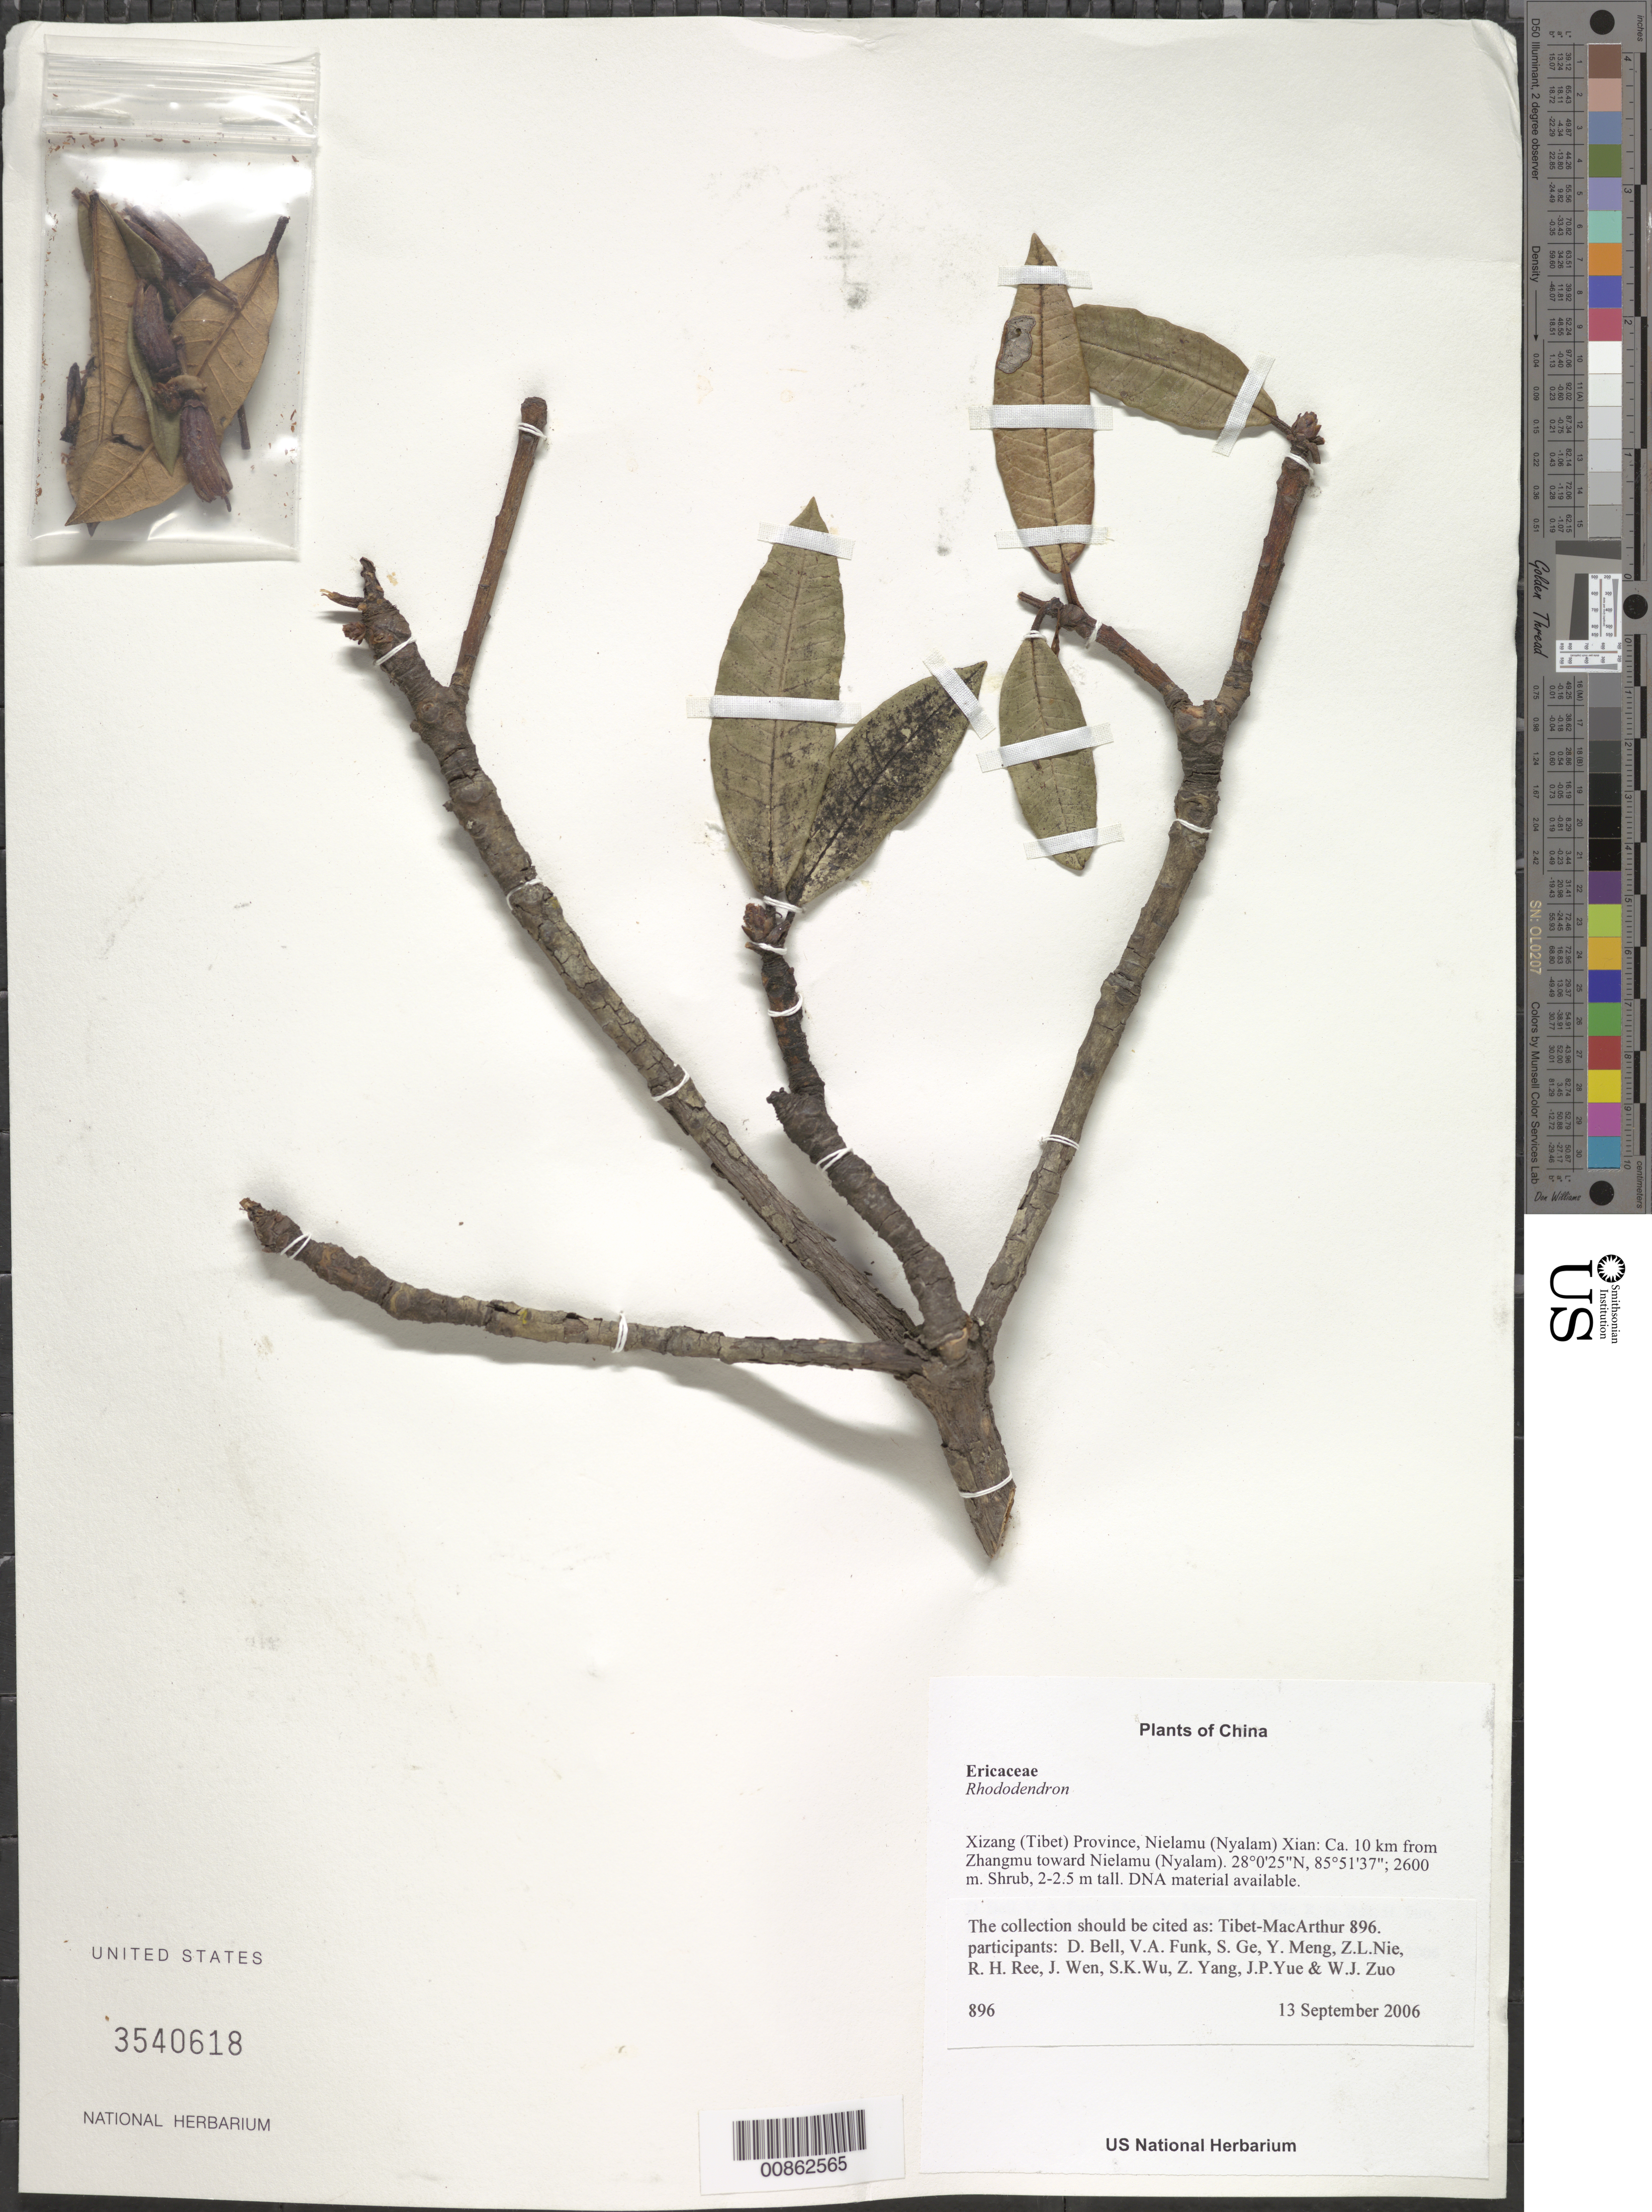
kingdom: Plantae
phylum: Tracheophyta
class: Magnoliopsida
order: Ericales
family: Ericaceae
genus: Rhododendron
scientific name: Rhododendron sp.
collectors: Tibet-MacArthur, D. A. Bell, V. Funk, S. Ge, Y. Meng, Z. Nie, R. Ree, H. Sun, J. Wen, Z. Yang, J. Yue, Z. Zhou & W. Zuo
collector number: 896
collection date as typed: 13 Sep 2006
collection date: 2006-09-13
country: China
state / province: Xizang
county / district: Nielamu (Nyalam) Xian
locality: Ca. 10 km from Zhangmu toward Nielamu (Nyalam).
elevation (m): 2600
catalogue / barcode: US 3540618